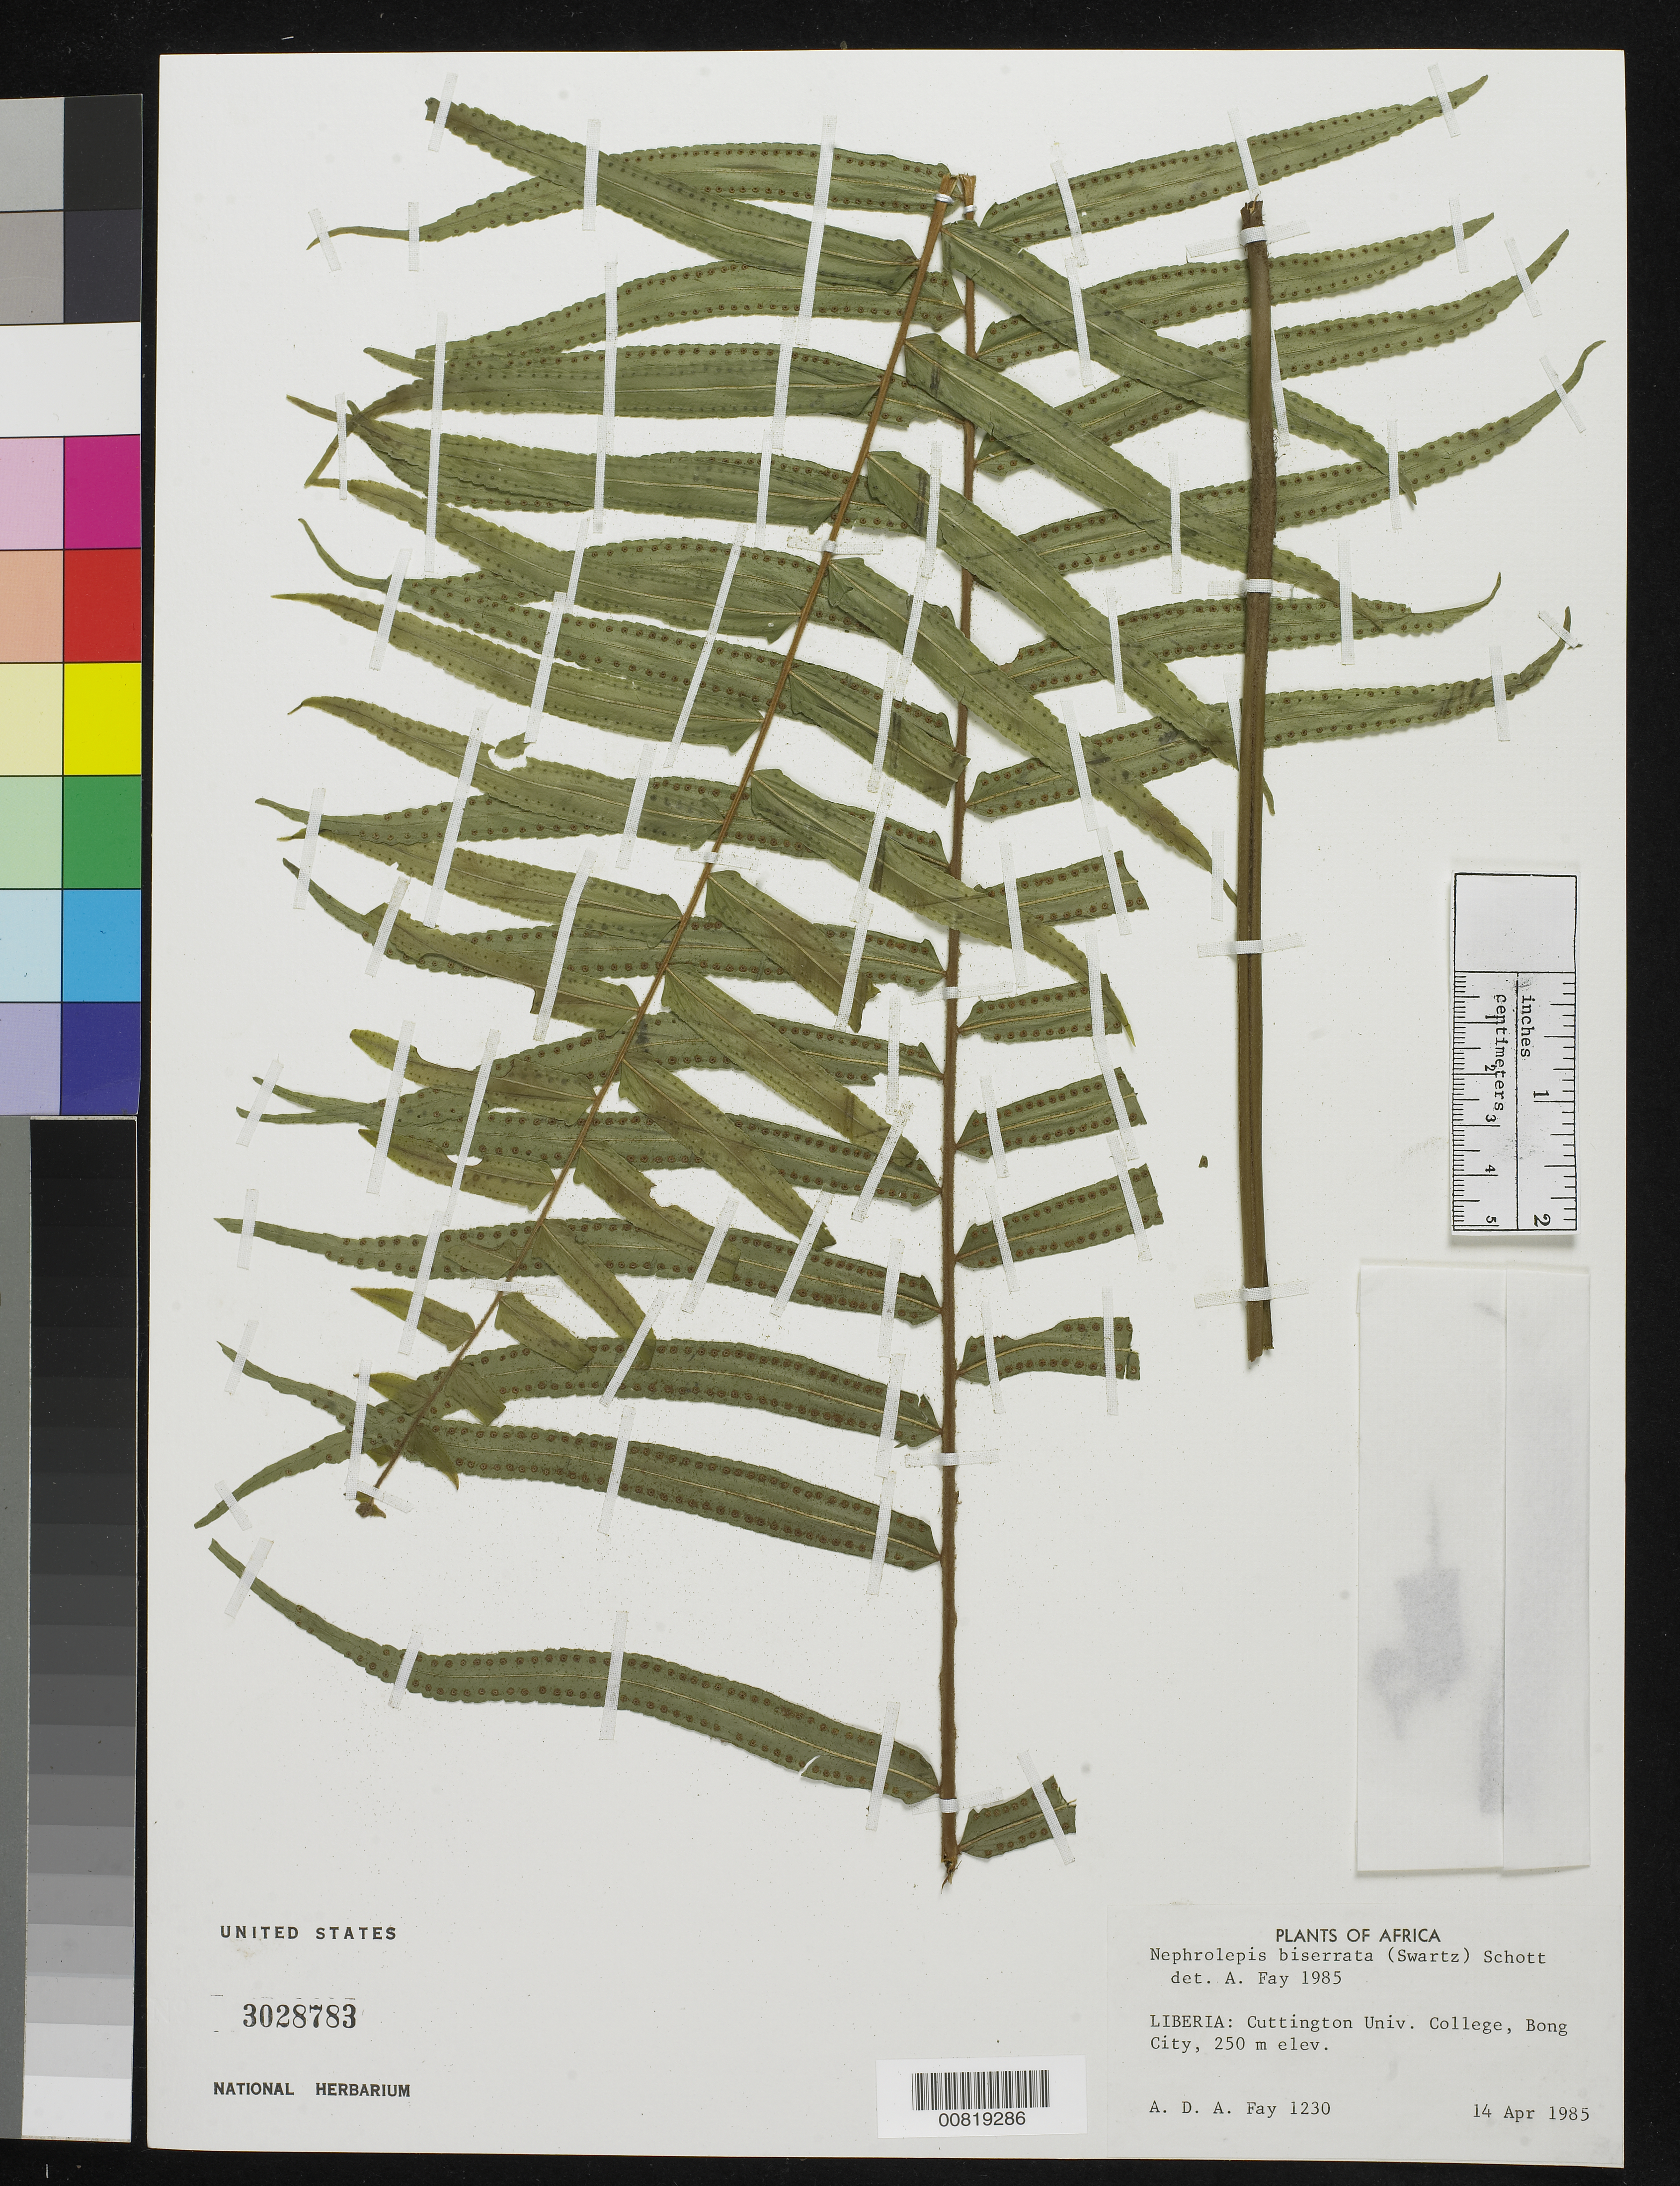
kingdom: Plantae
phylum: Tracheophyta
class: Polypodiopsida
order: Polypodiales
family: Nephrolepidaceae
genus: Nephrolepis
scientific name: Nephrolepis biserrata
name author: (Sw.) Schott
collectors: A. Fay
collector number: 1230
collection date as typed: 14 Apr 1985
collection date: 1985-04-14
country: Liberia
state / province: Bong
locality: Bong City, Cuttington University College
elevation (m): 250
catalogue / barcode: US 3028783